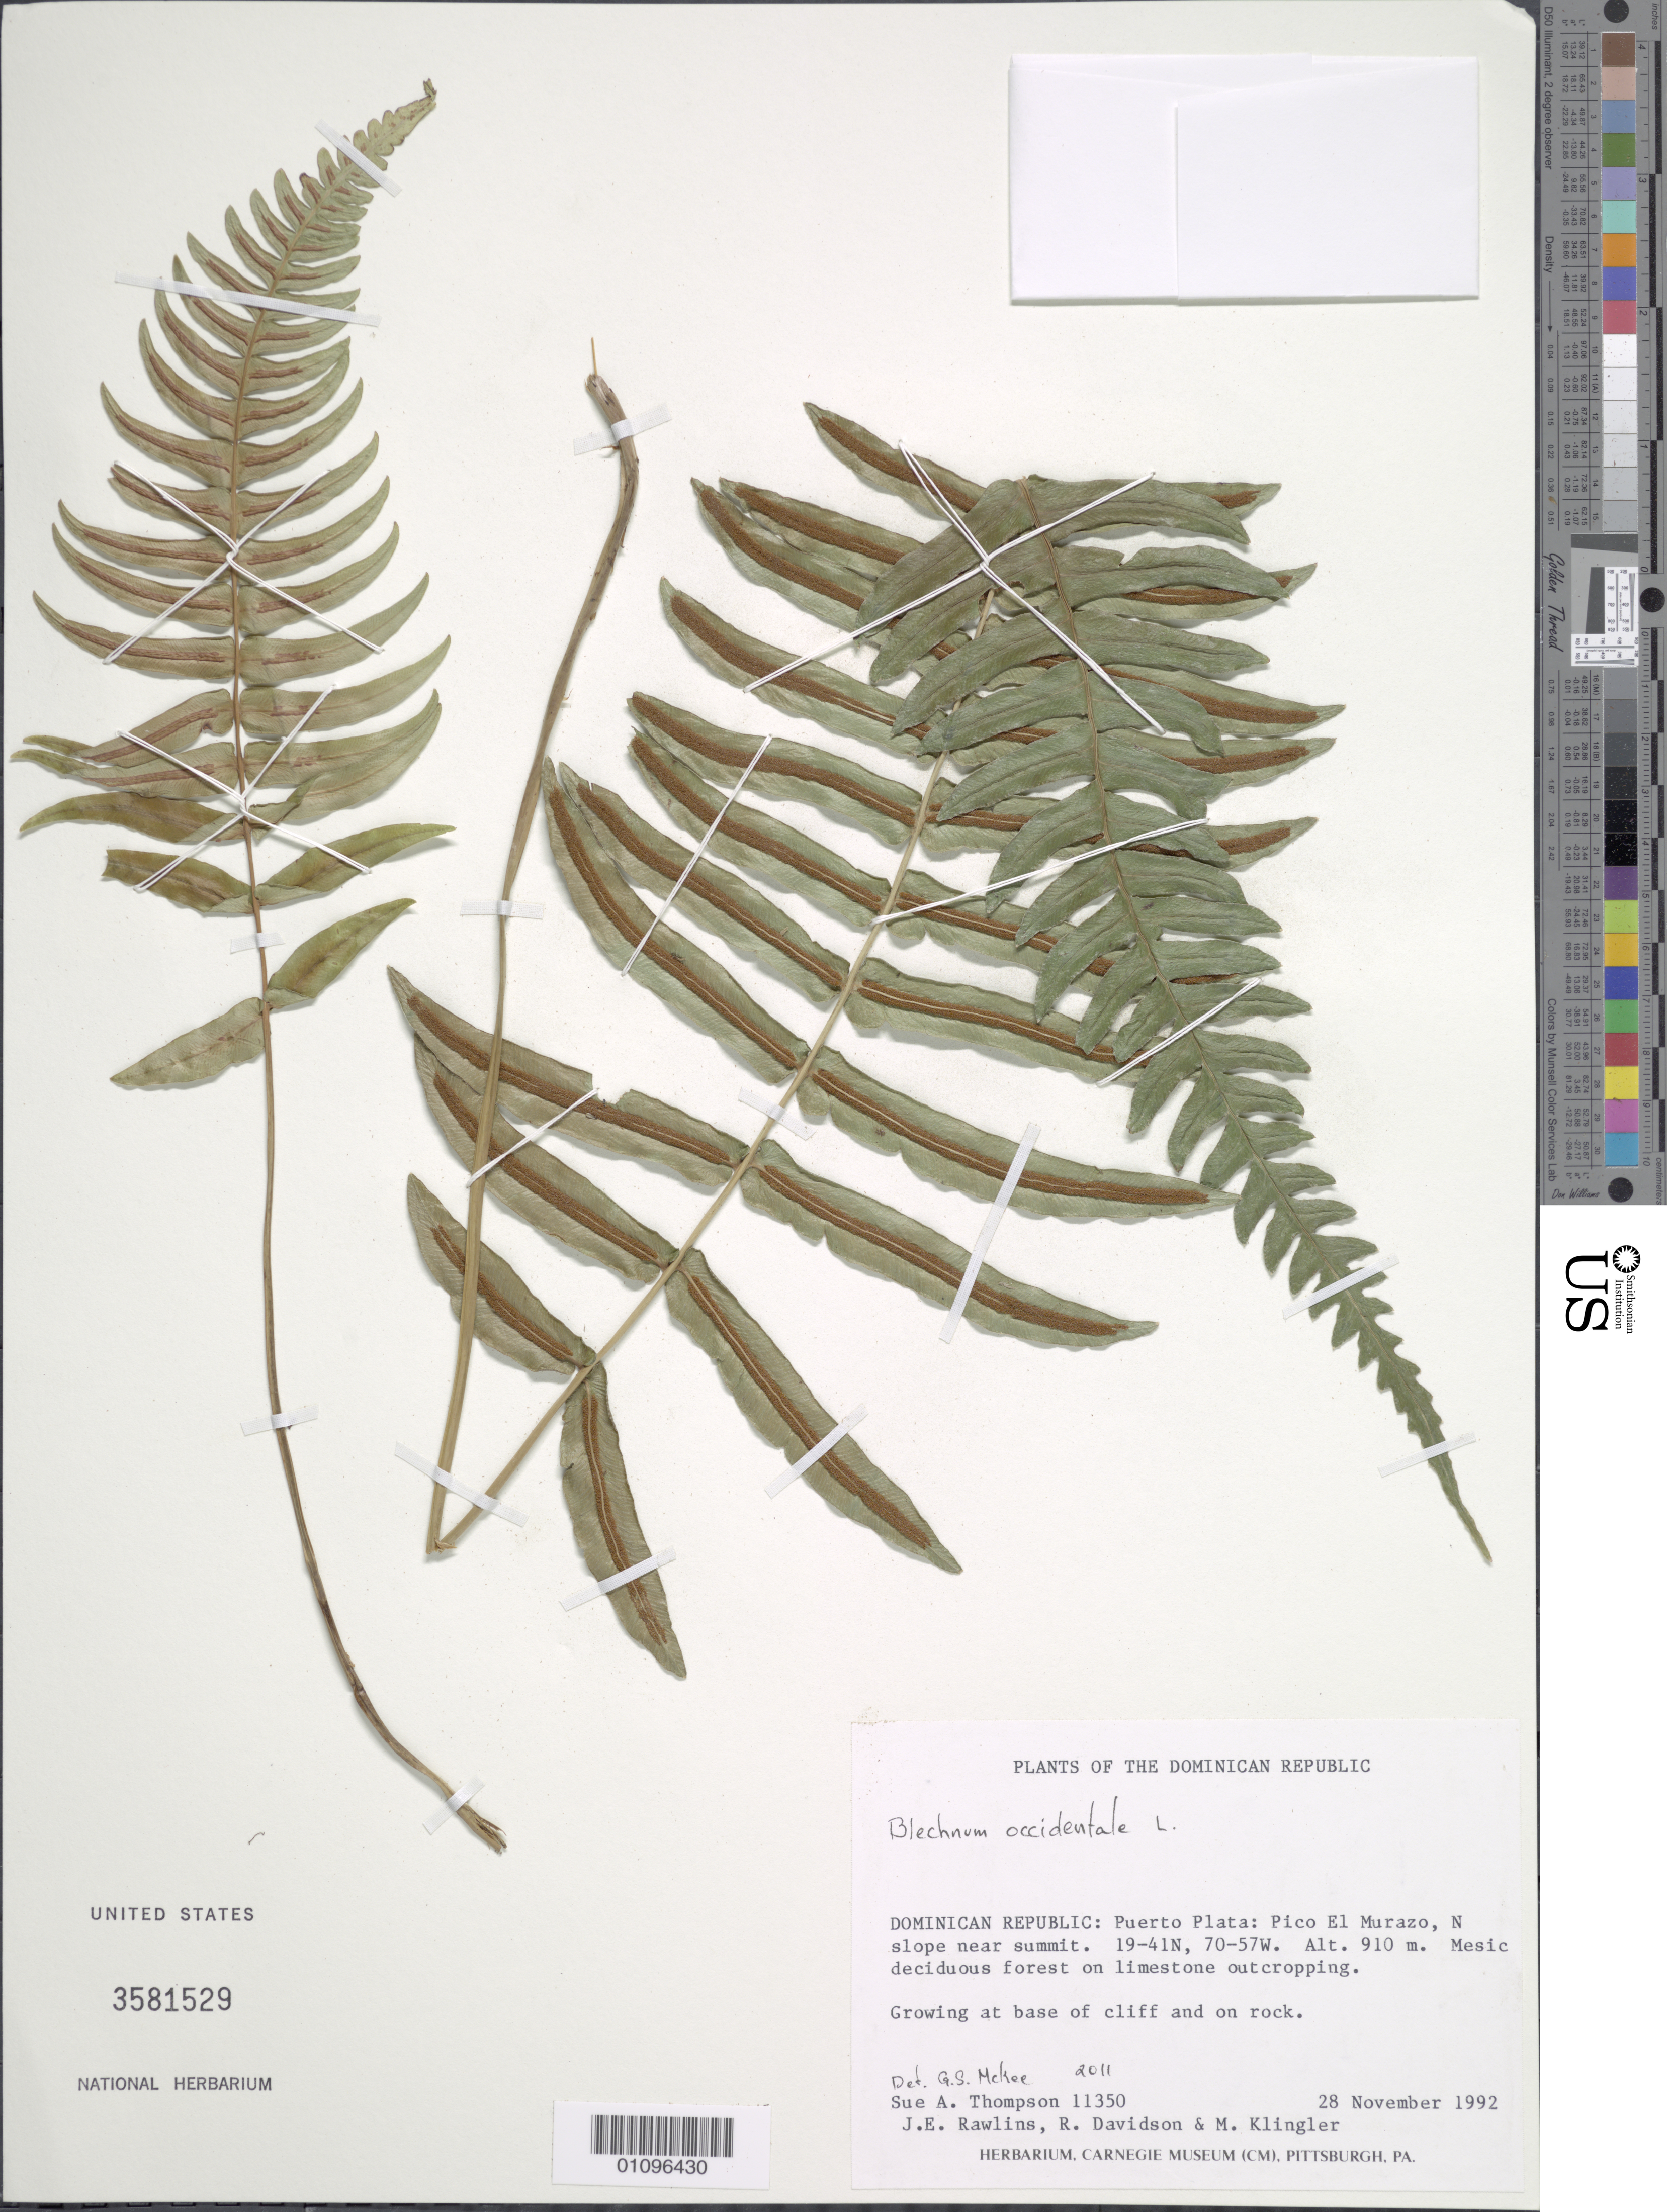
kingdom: Plantae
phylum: Tracheophyta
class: Polypodiopsida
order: Polypodiales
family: Blechnaceae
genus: Blechnum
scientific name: Blechnum occidentale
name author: L.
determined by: McKee, G. S., (US), NMNH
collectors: S. A. Thompson, J. Rawlins, R. Davidson & M. Klingler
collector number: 11350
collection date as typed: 28 Nov 1992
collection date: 1992-11-28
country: Dominican Republic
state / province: Puerto Plata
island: Hispaniola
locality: Pico El Murazo, N slope near summit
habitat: Mesic deciduous forest on limestone outcropping; growing at base of cliff and on rock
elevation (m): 910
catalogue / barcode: US 3581529